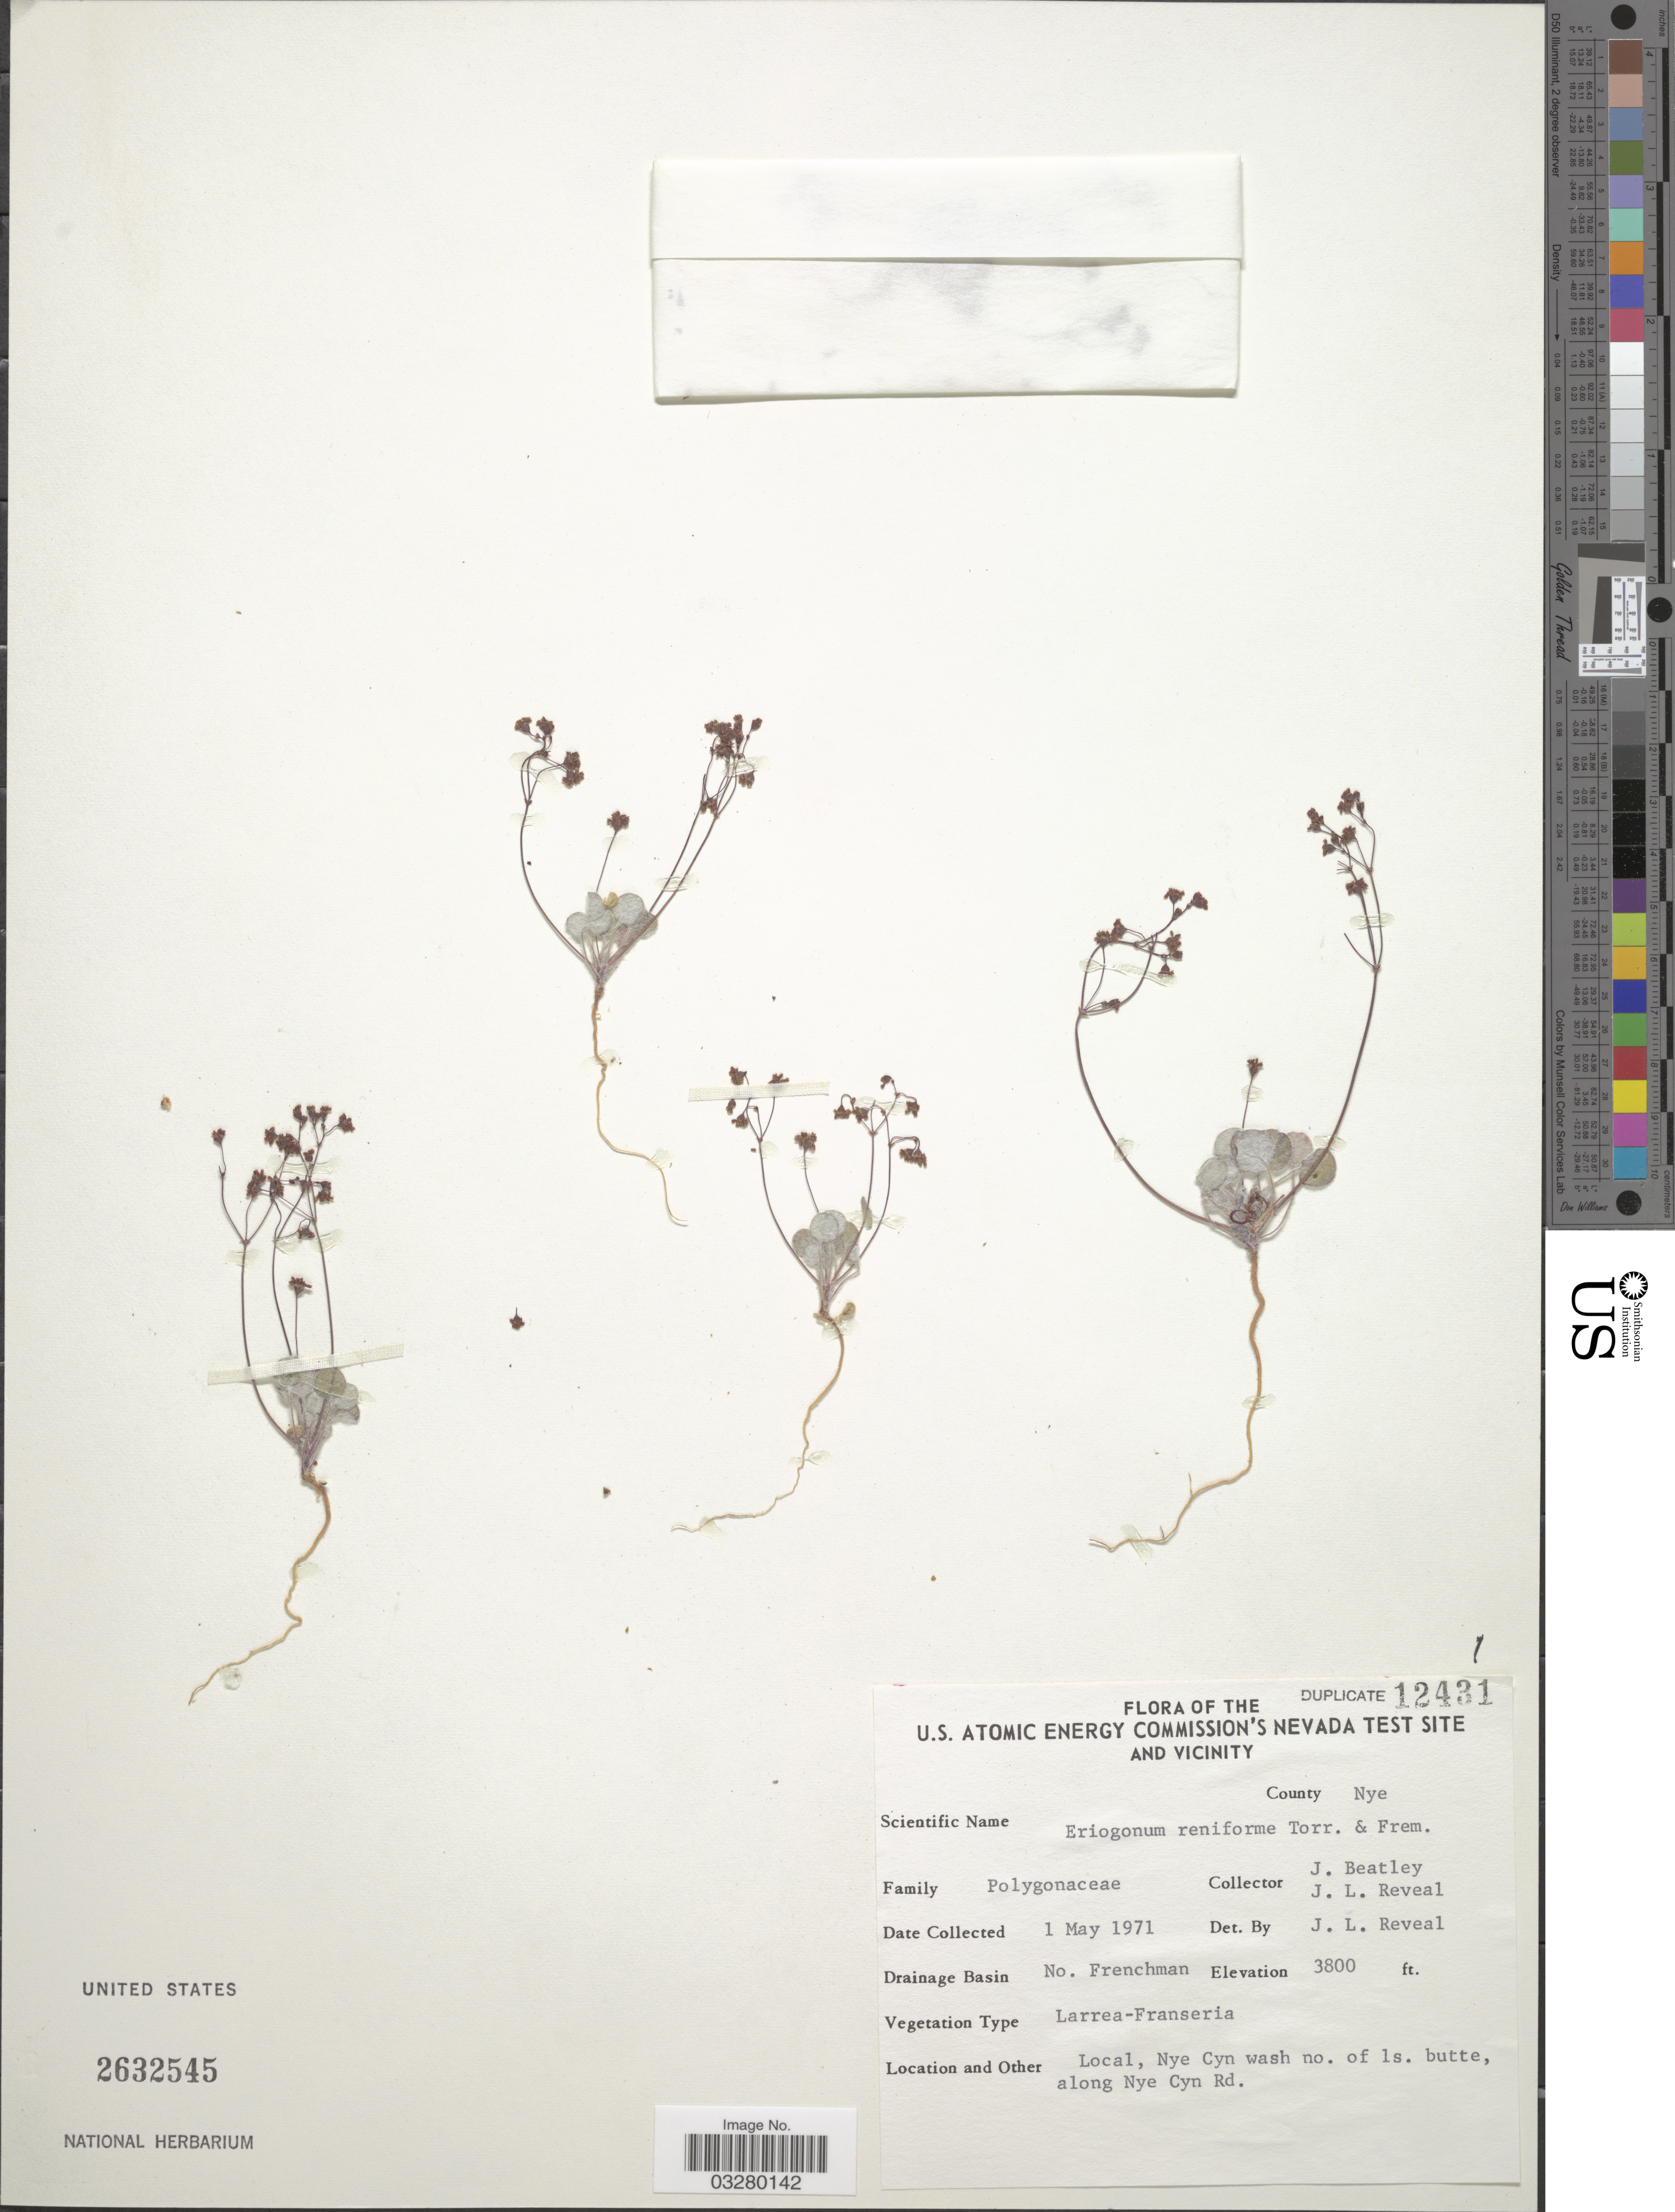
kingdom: Plantae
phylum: Tracheophyta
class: Magnoliopsida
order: Caryophyllales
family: Polygonaceae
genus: Eriogonum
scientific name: Eriogonum reniforme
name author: Torr. & Frém.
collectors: J. C. Beatley & J. L. Reveal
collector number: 12431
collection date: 1971-05-01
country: United States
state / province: Nevada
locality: U.S. Atomic Energy Commission's Nevada Test Site and Vicinity. County Nye. Drainage Basin No. Frenchman. Local, Nye Cyn wash no. of 1s. butte, along Nye Cyn Rd.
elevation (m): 1158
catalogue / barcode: US 2632545